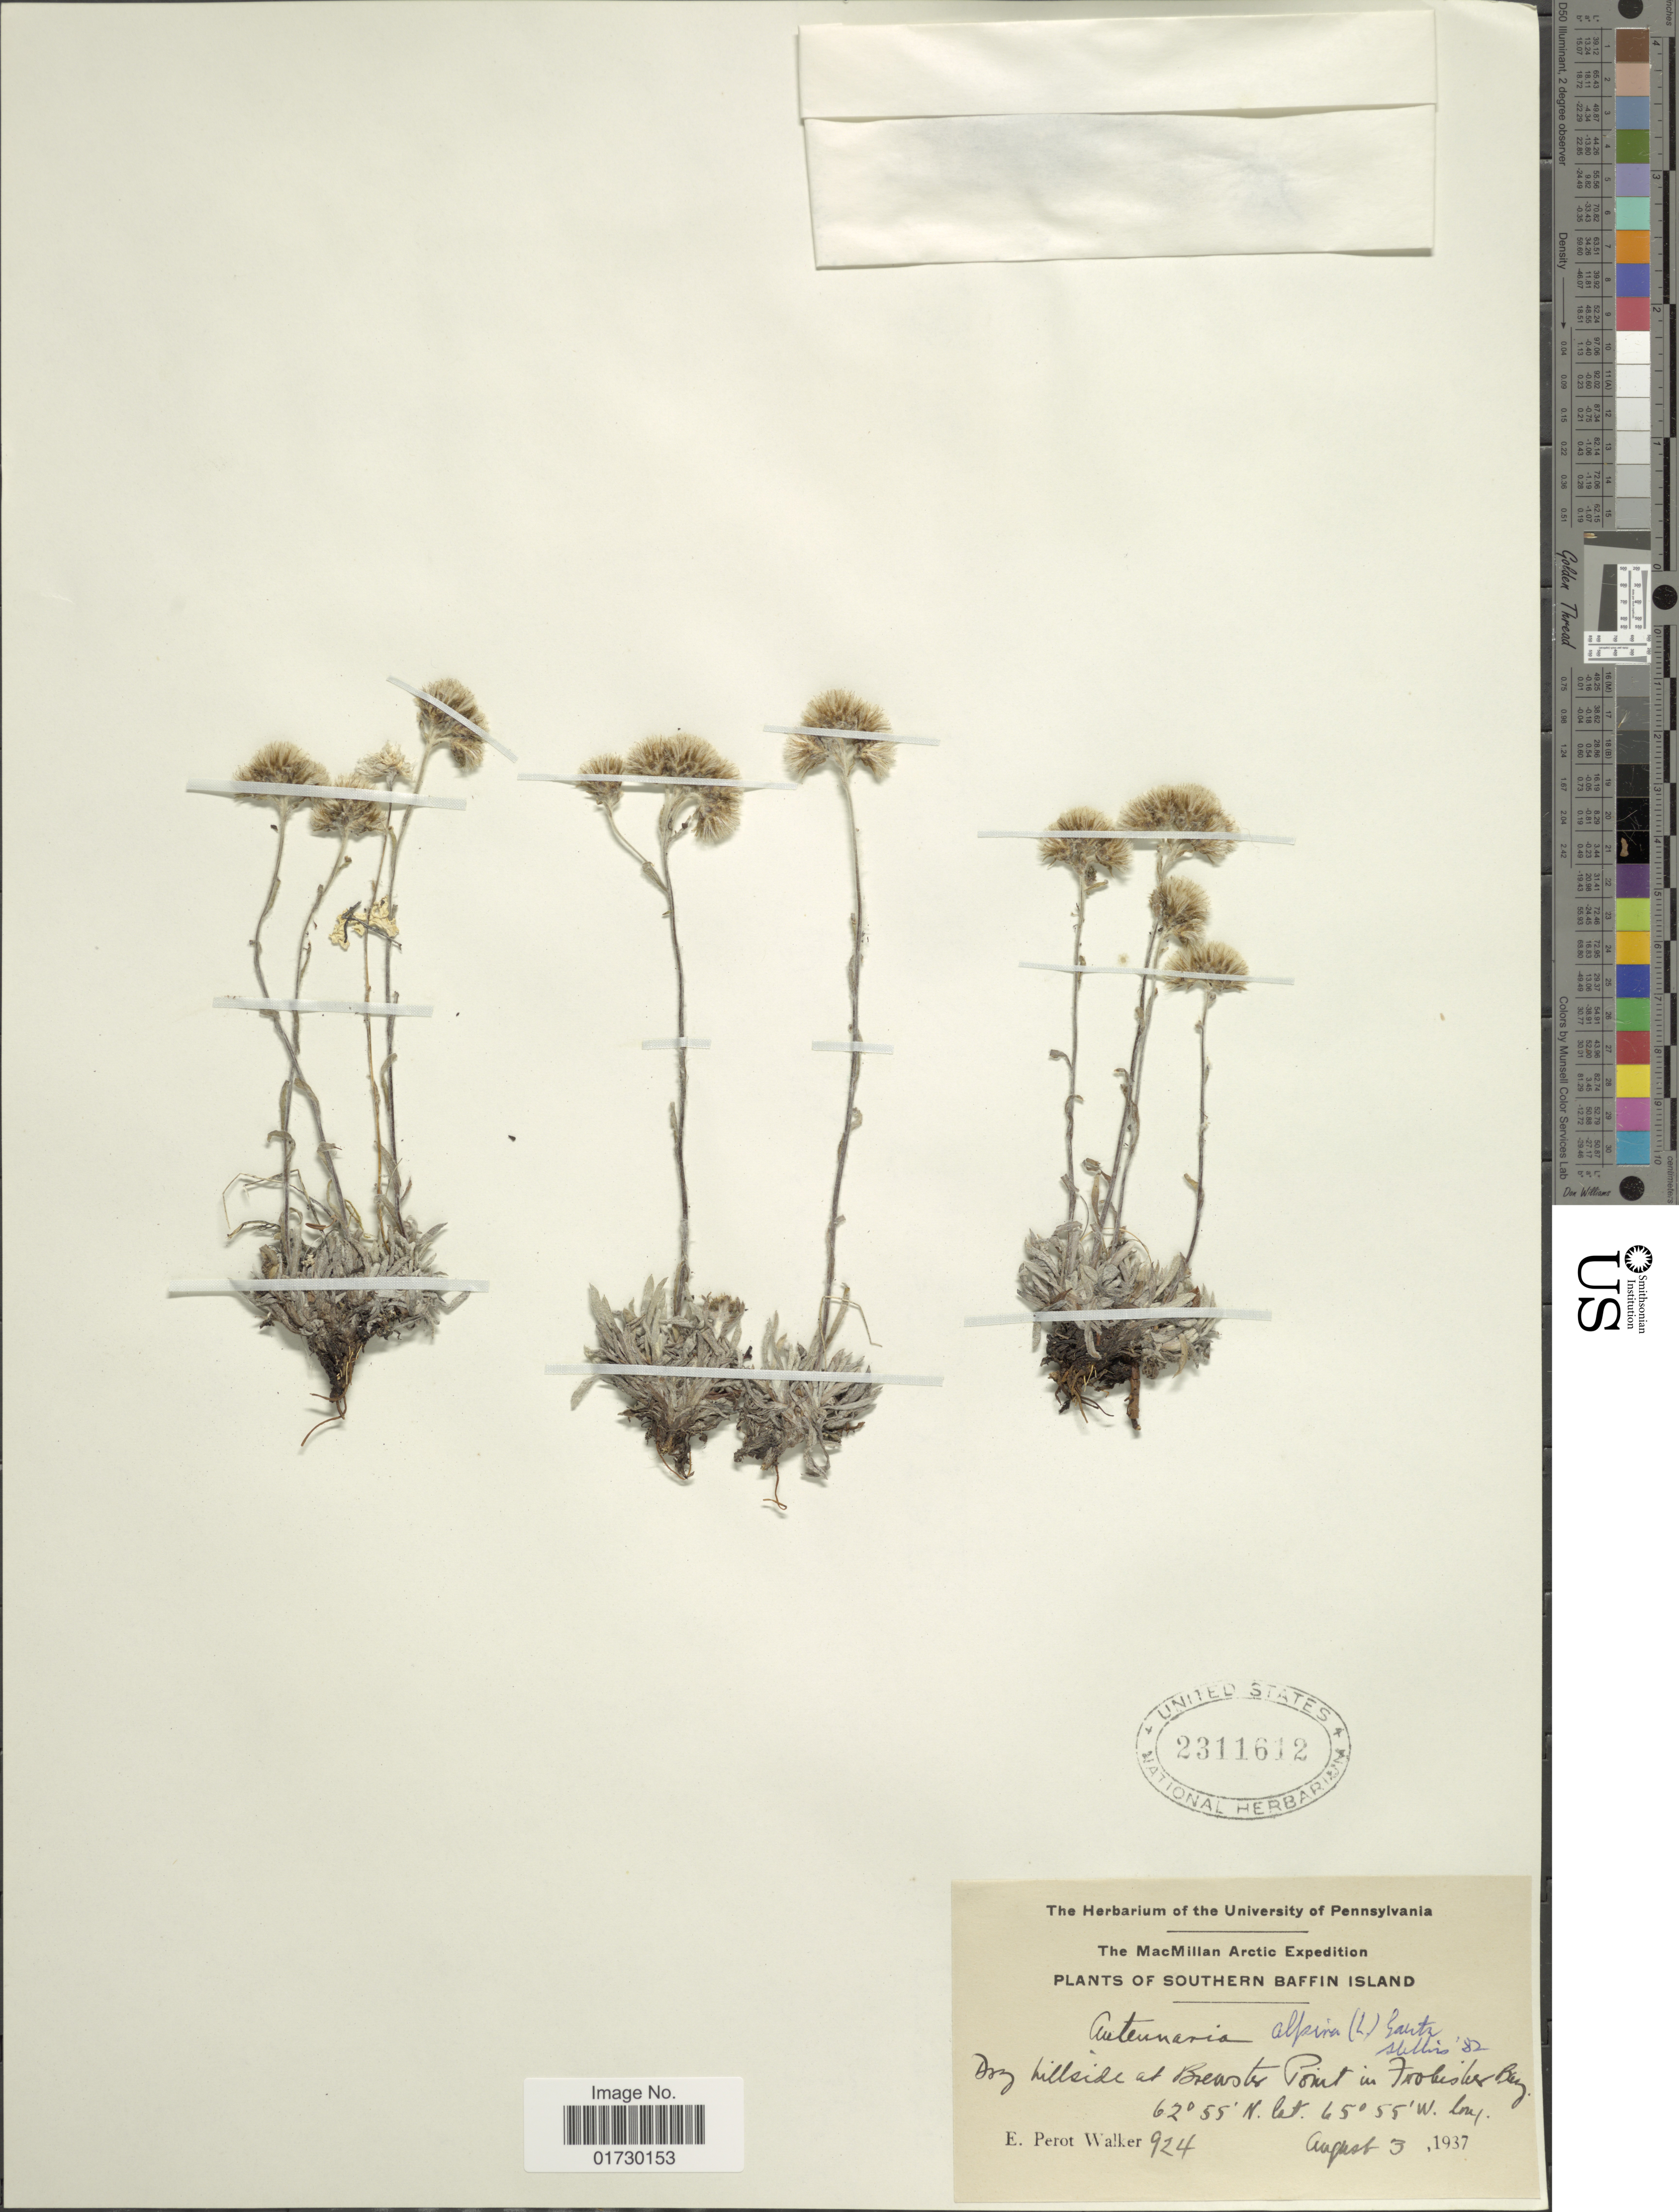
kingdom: Plantae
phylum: Tracheophyta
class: Magnoliopsida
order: Asterales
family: Asteraceae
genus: Antennaria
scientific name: Antennaria alpina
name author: (L.) Gaertn.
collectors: E. P. Walker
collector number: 924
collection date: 1937-08-03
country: Canada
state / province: Nunavut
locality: Arctic, Southern Baffin Island, Dry hillside at Brewster Point in Frobisher Bay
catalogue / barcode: US 2311612